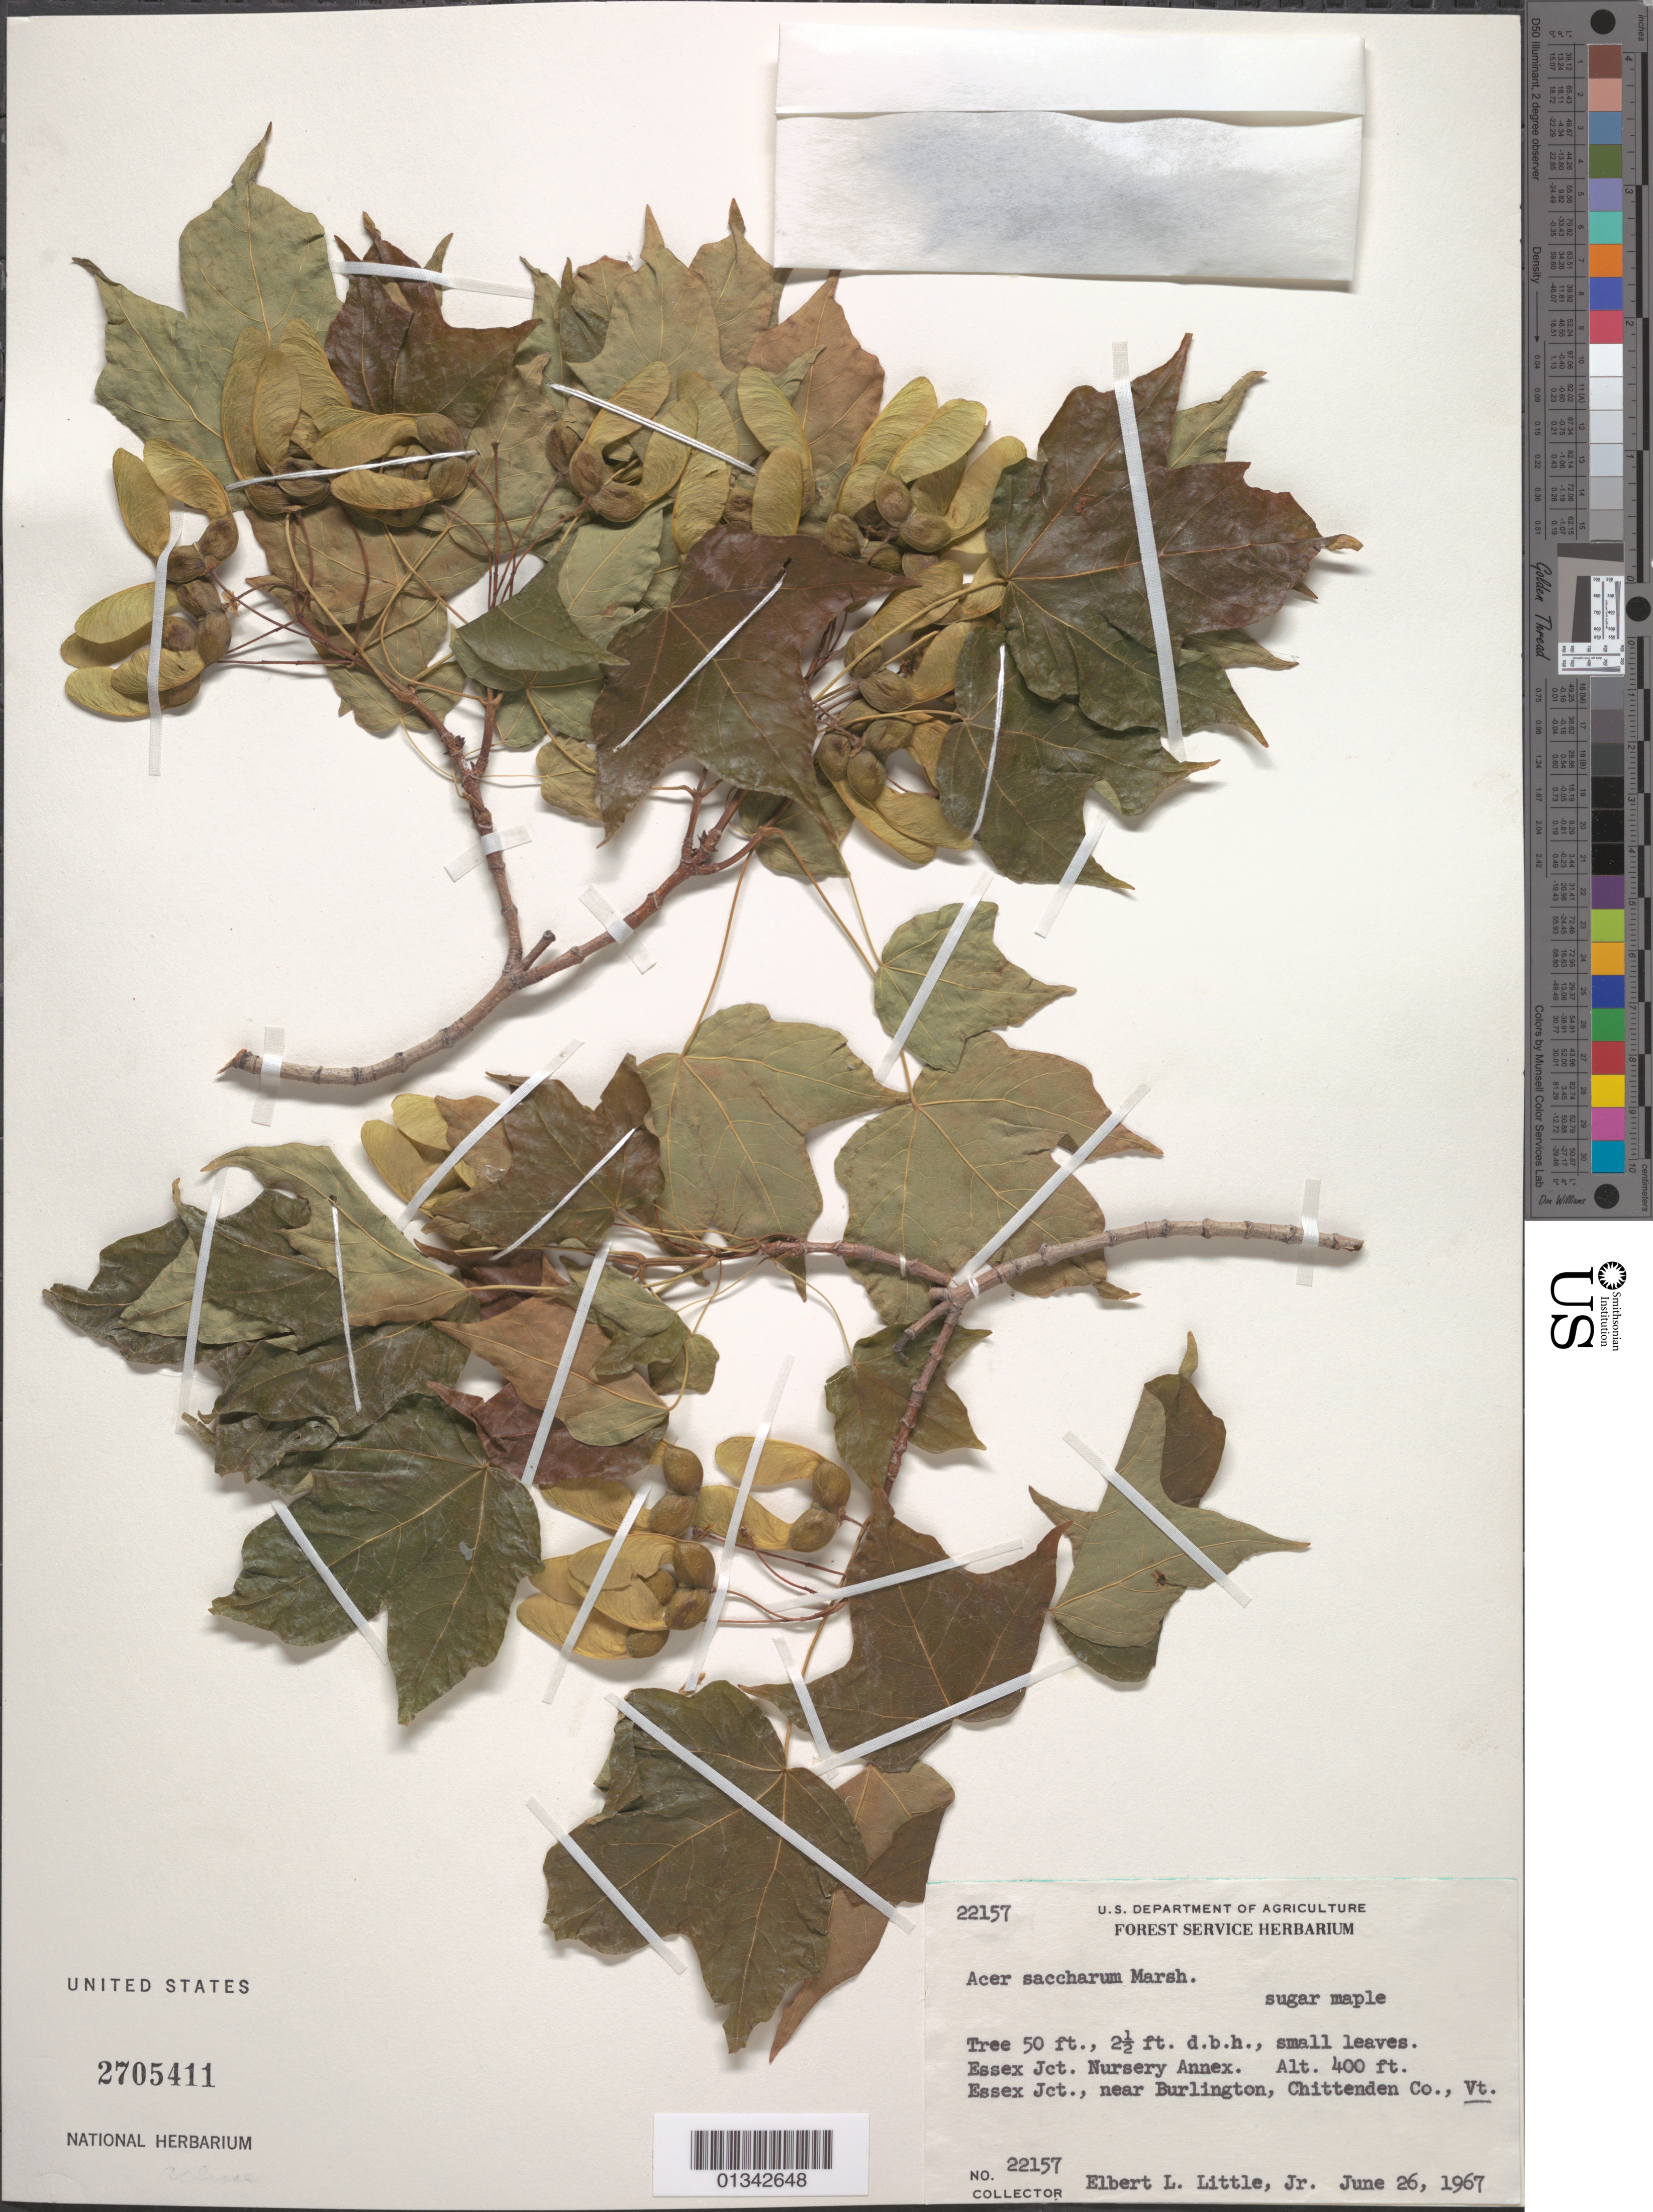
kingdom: Plantae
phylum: Tracheophyta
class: Magnoliopsida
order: Sapindales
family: Sapindaceae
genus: Acer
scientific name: Acer saccharum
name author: Marshall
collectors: E. L. Little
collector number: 22157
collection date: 1967-06-26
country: United States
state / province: Vermont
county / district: Chittenden County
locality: Chittenden County, Essex Jct. Nursery Annex, Essex Jct., near Burlington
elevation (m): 122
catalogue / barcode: US 2705411